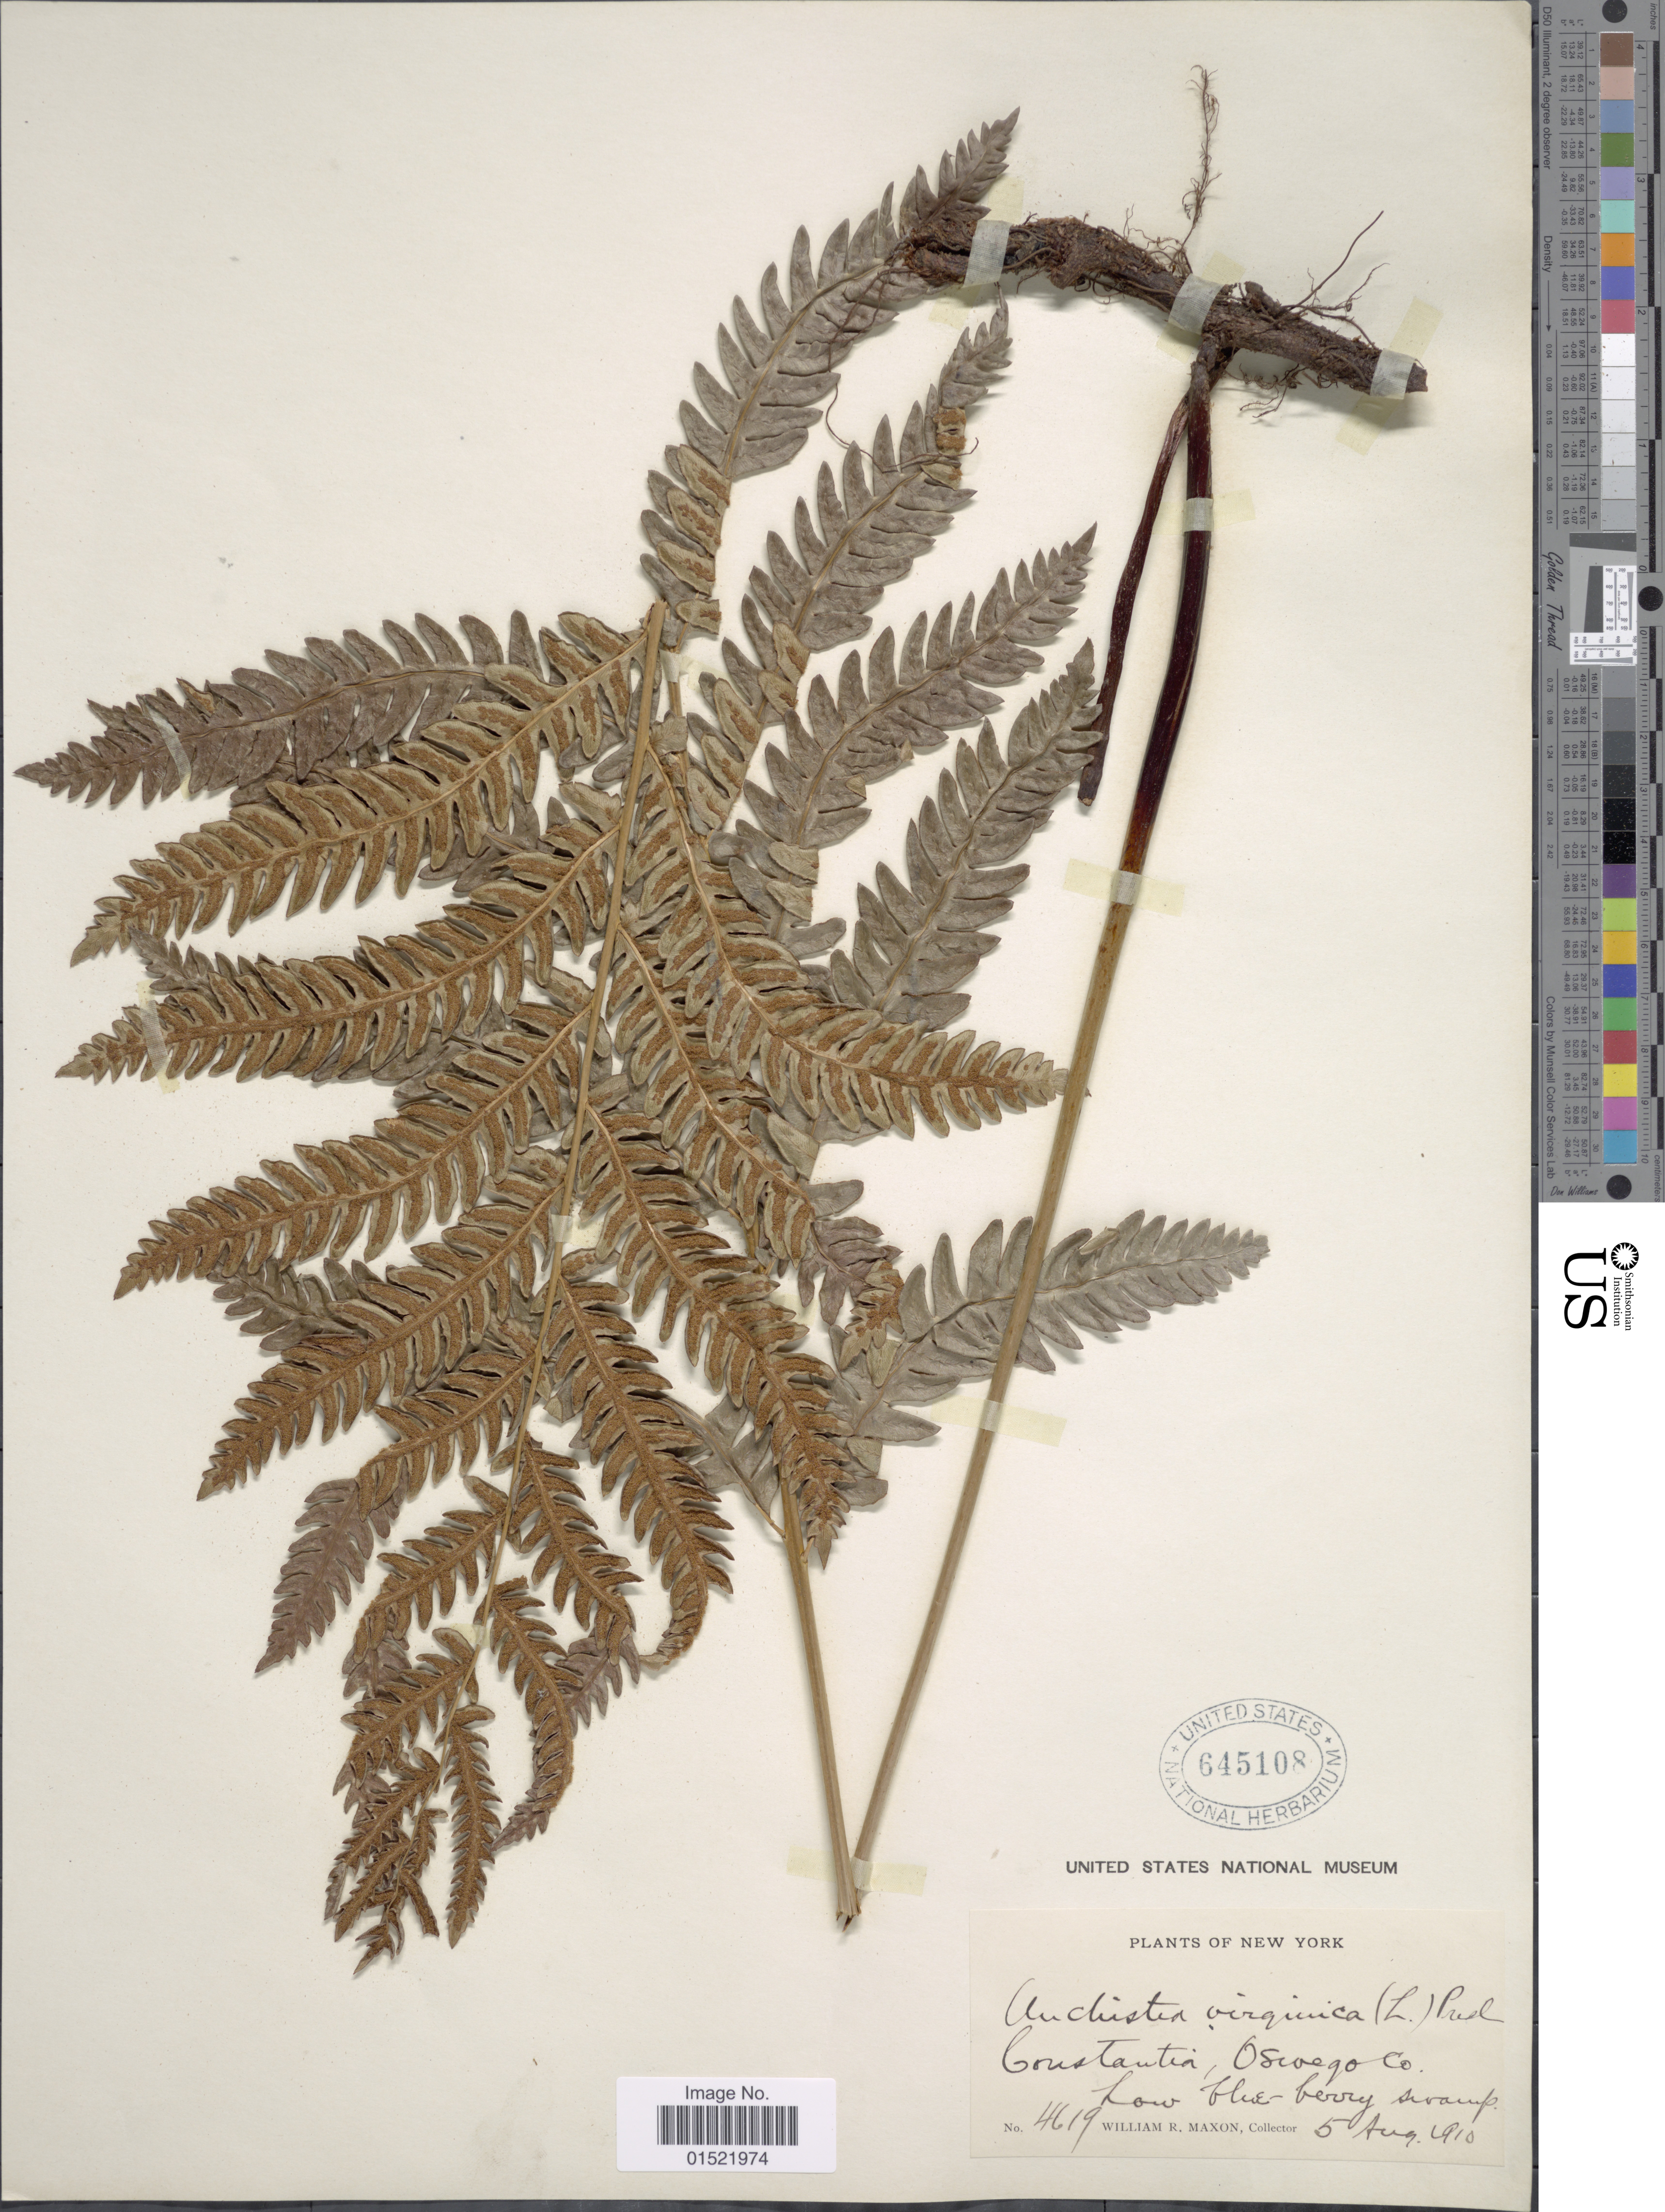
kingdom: Plantae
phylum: Tracheophyta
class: Polypodiopsida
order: Polypodiales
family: Blechnaceae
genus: Woodwardia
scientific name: Woodwardia virginica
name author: (L.) R.M. Sm.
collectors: W. R. Maxon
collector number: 4619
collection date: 1910-08-05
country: United States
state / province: New York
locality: Constantia, Oswego Co.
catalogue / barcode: US 645108